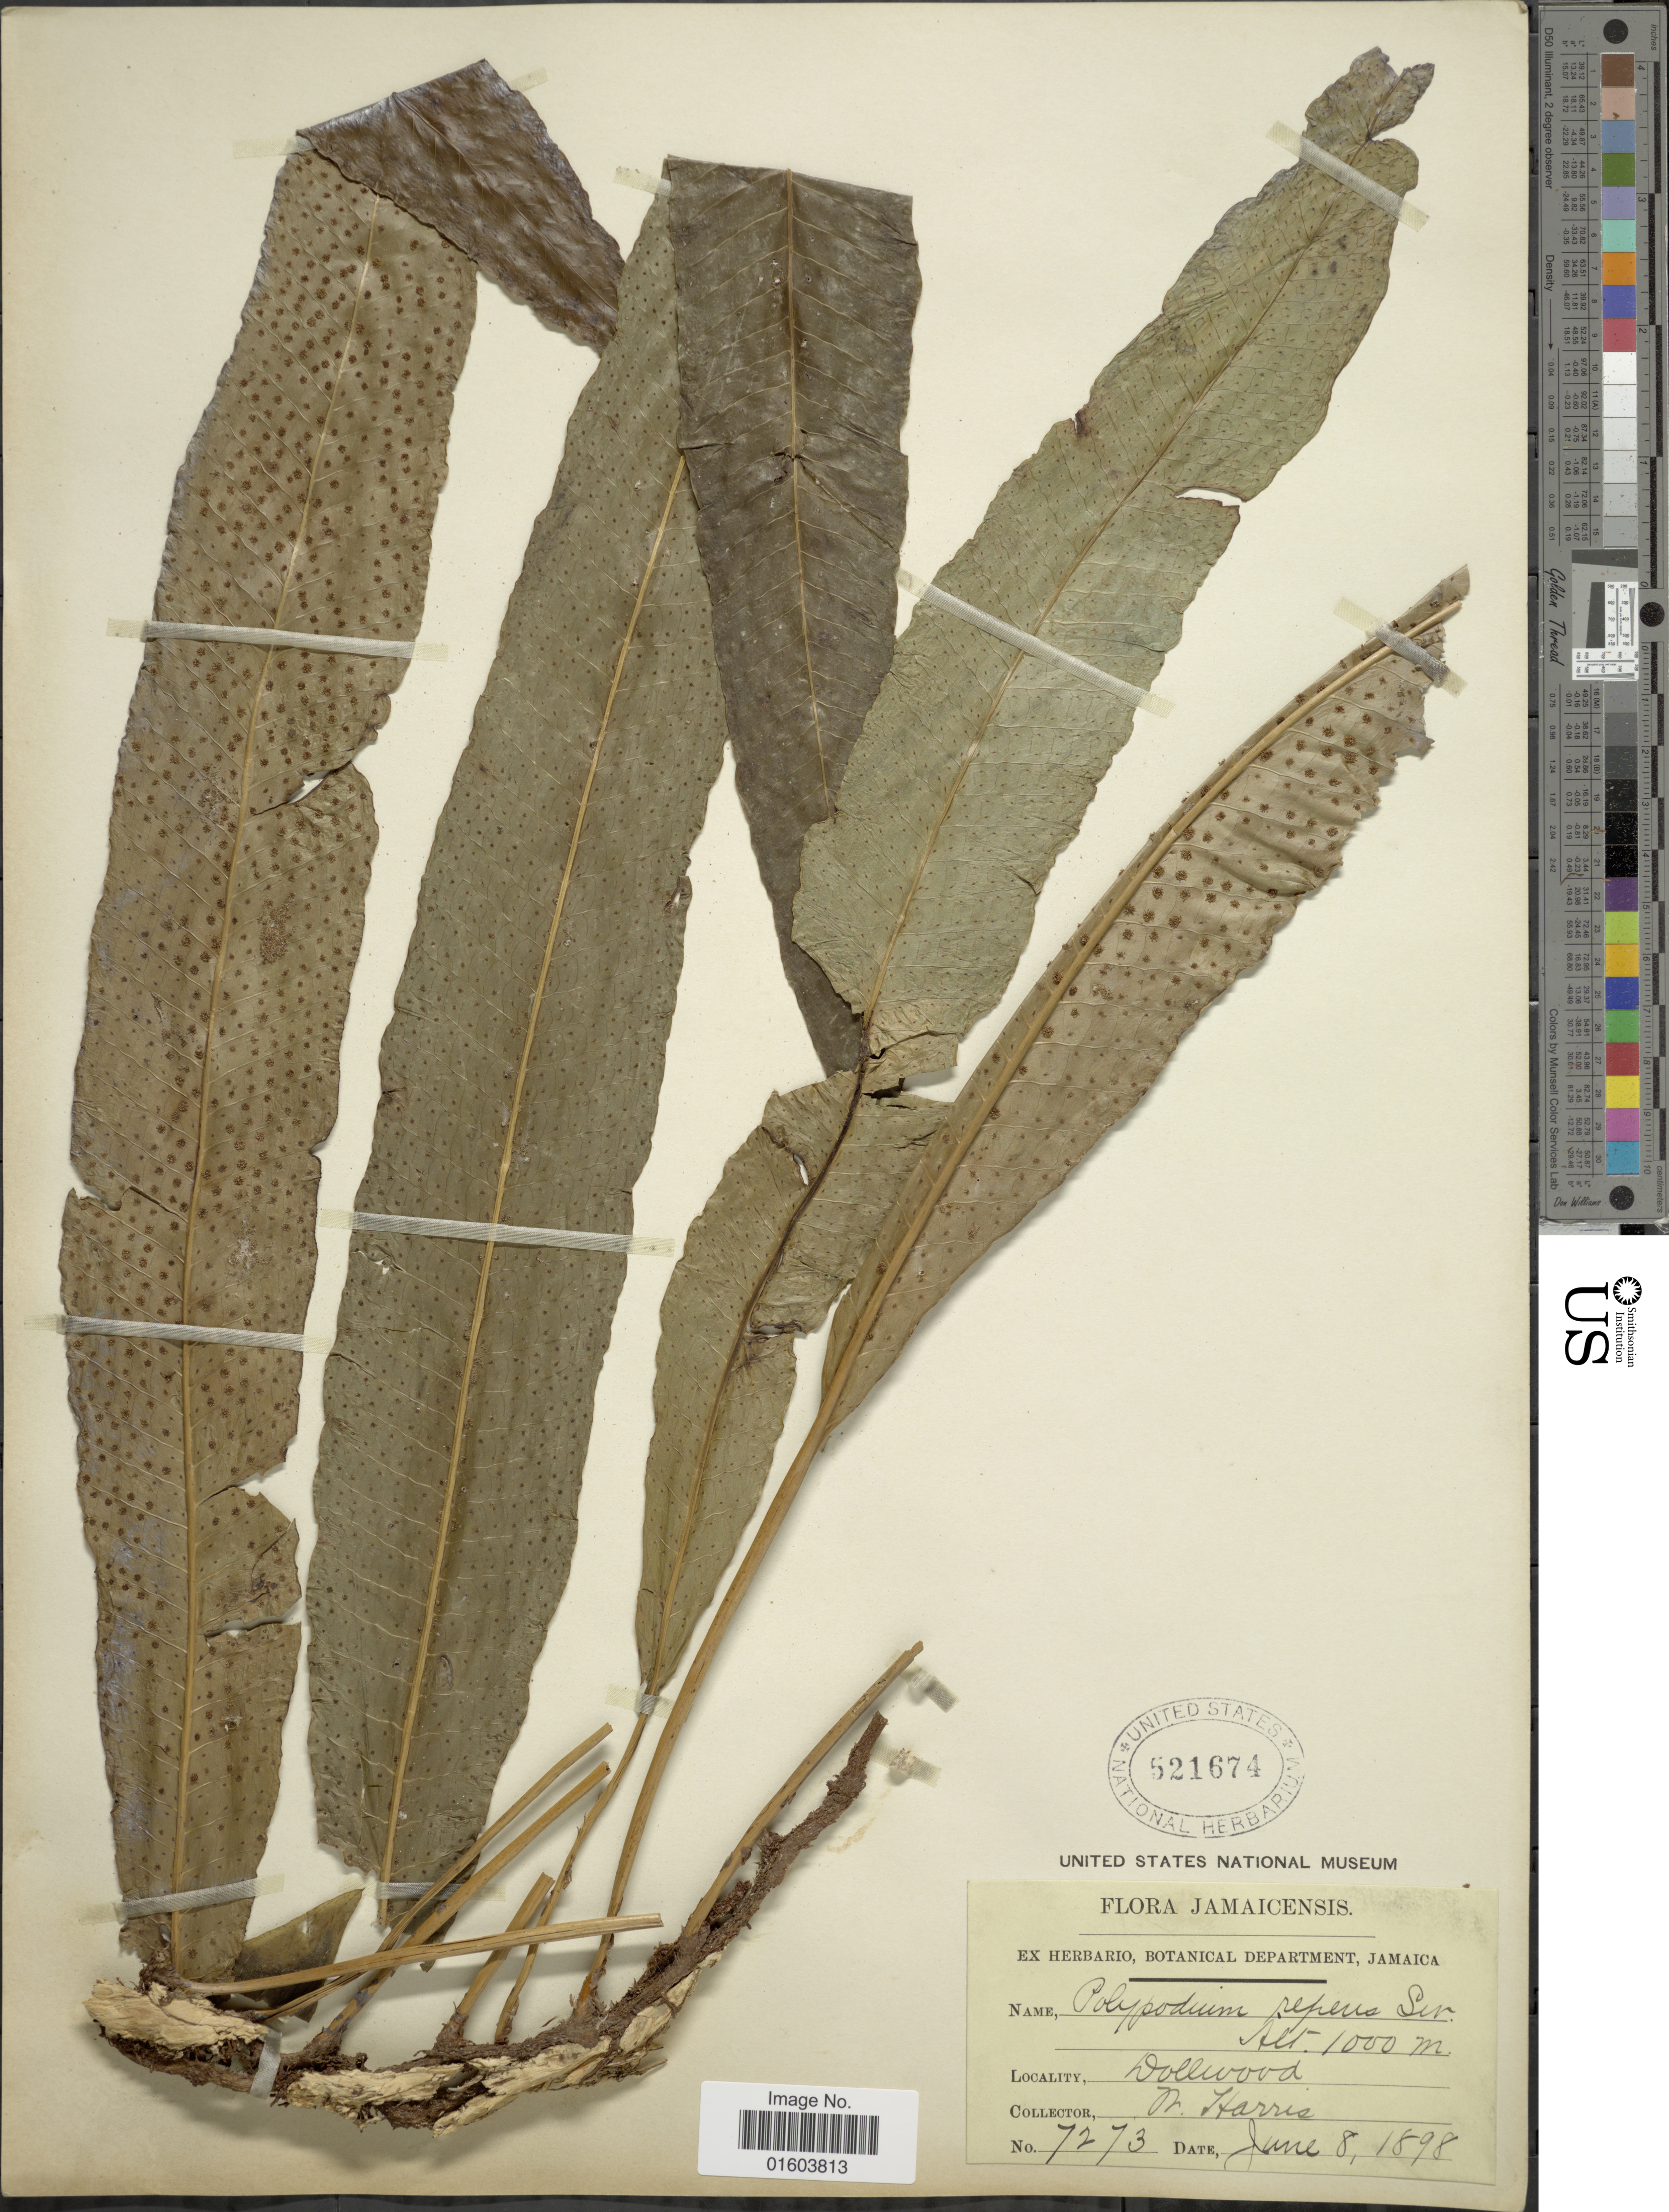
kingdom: Plantae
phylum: Tracheophyta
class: Polypodiopsida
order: Polypodiales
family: Polypodiaceae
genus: Campyloneurum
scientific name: Campyloneurum repens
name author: (Aubl.) C. Presl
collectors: W. Harris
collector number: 7273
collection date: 1898-06-08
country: Jamaica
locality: Jamaicensis, Dollwood.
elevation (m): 1000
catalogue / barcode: US 521674